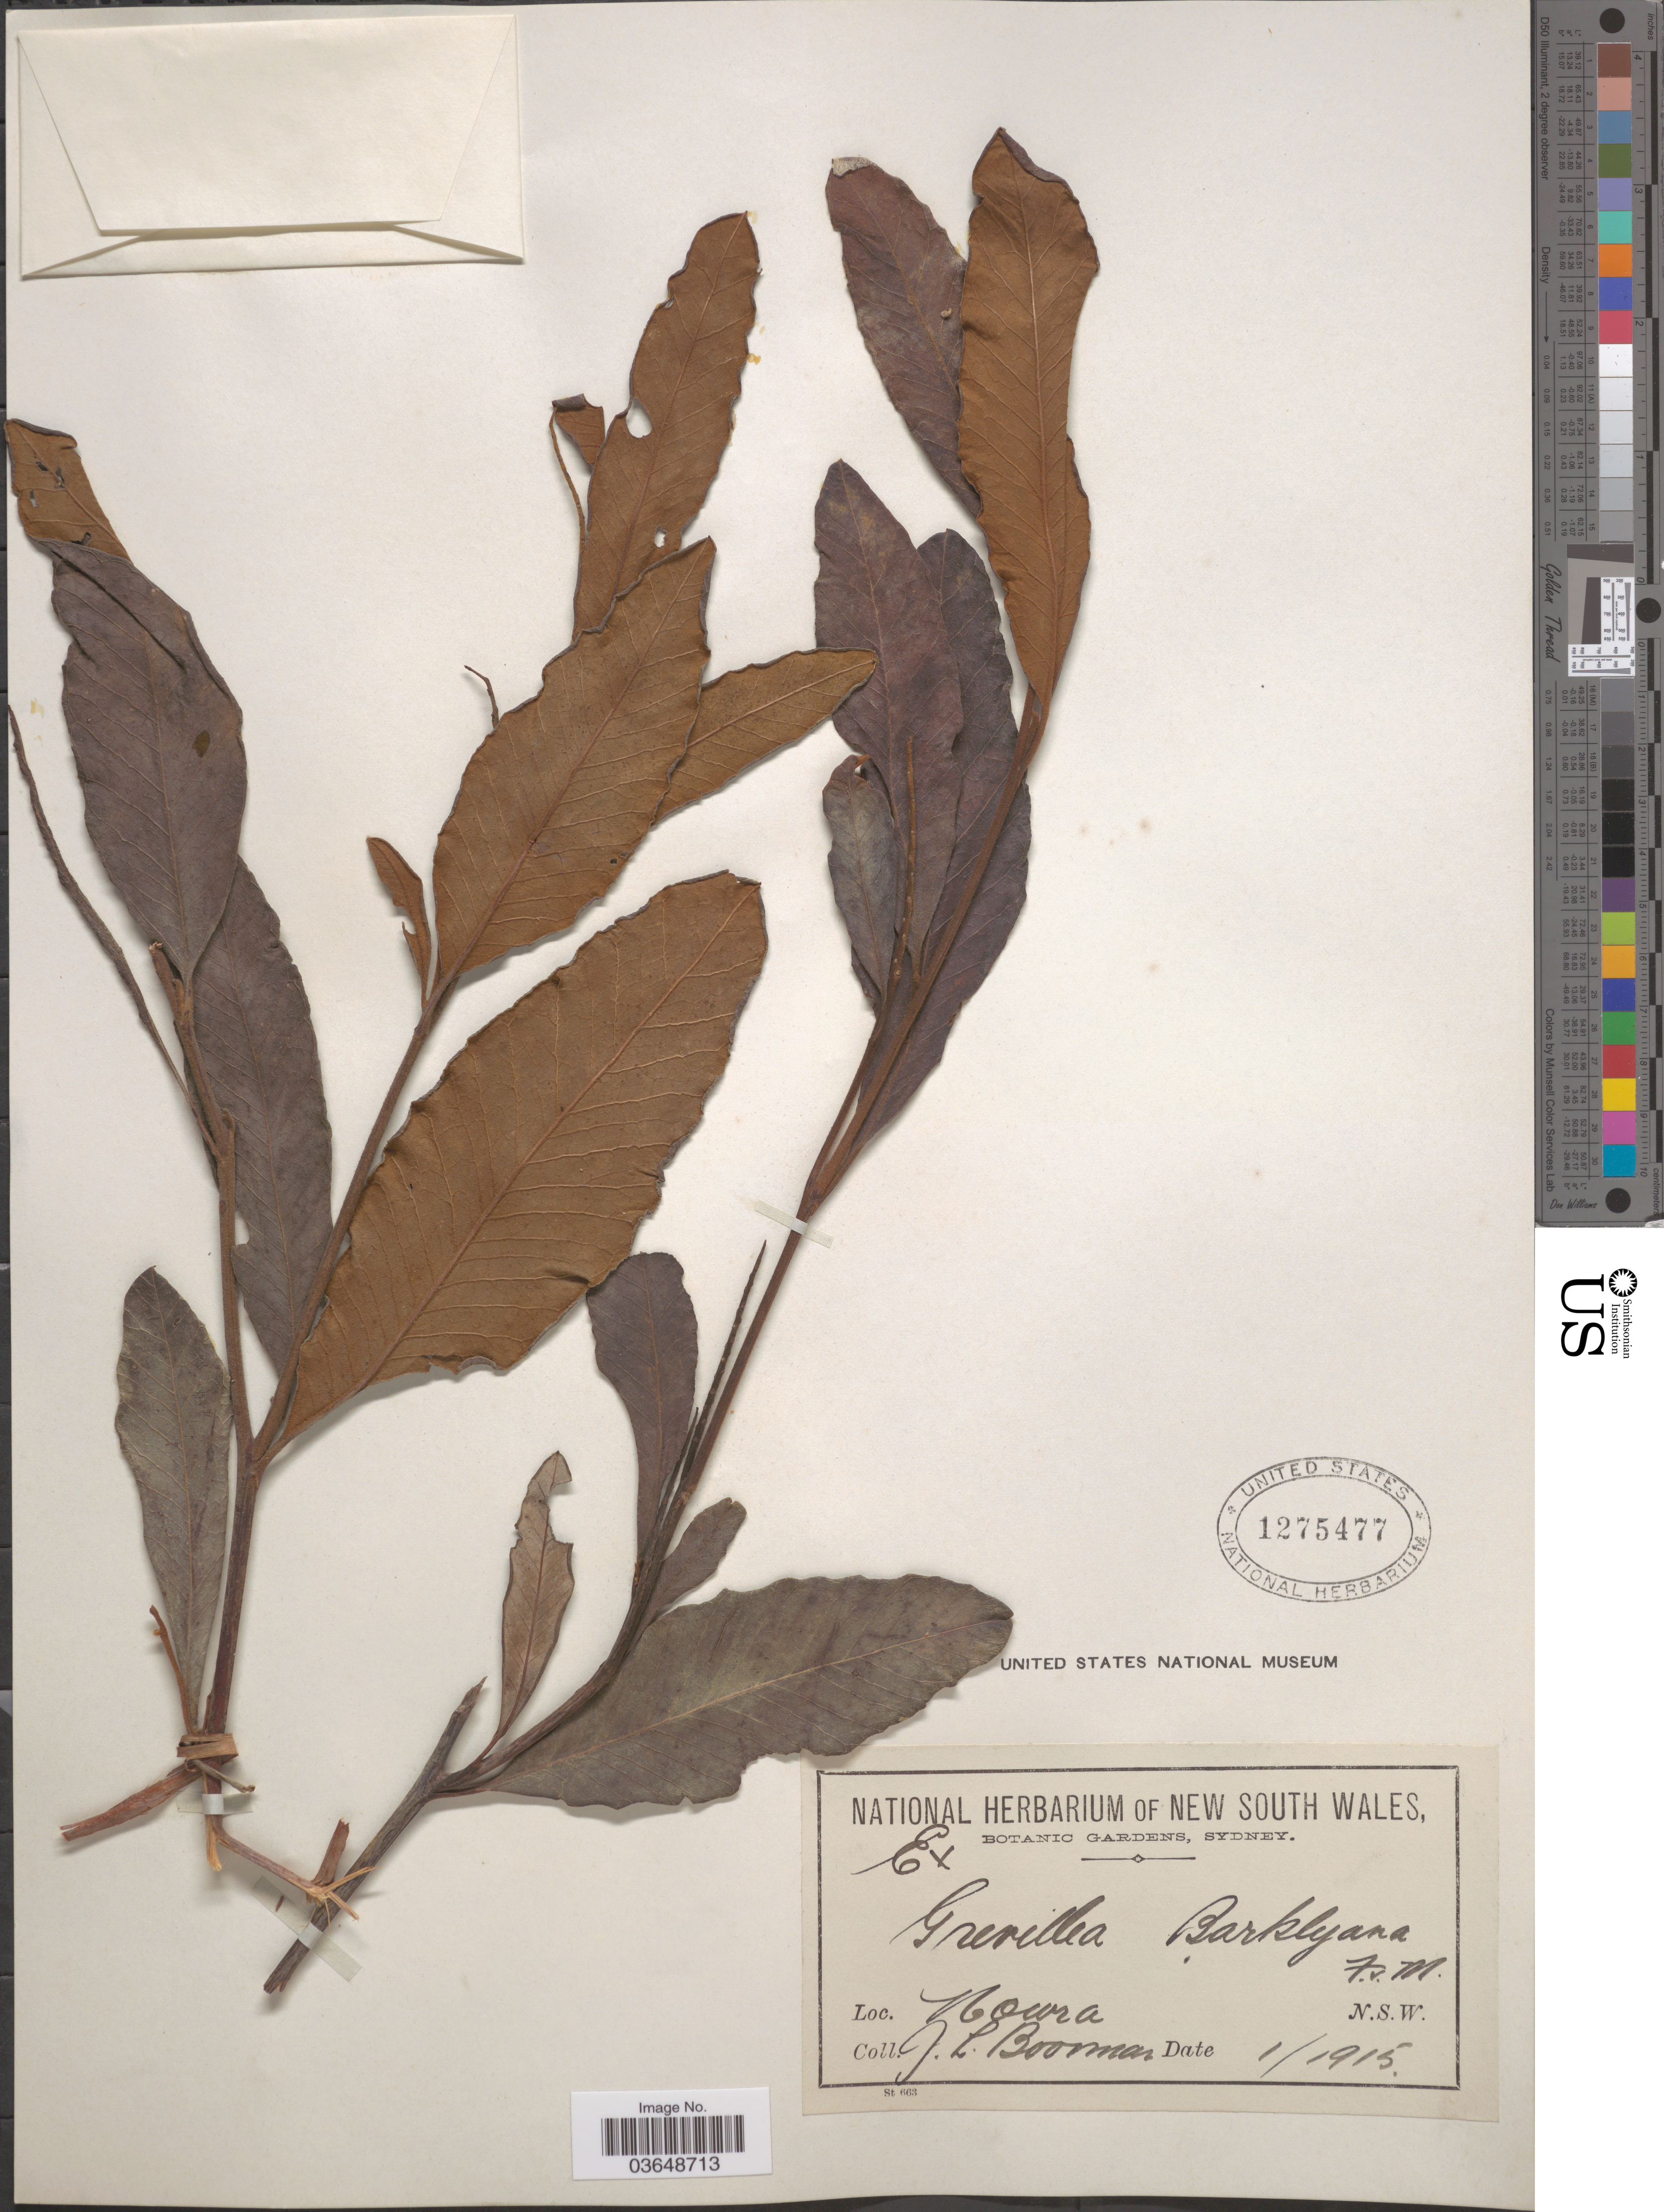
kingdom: Plantae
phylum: Tracheophyta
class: Magnoliopsida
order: Proteales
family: Proteaceae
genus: Grevillea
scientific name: Grevillea barklyana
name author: F. Muell. ex Benth.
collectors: J. Boorman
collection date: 1915-01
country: Australia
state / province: New South Wales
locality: Nowra.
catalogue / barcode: US 1275477